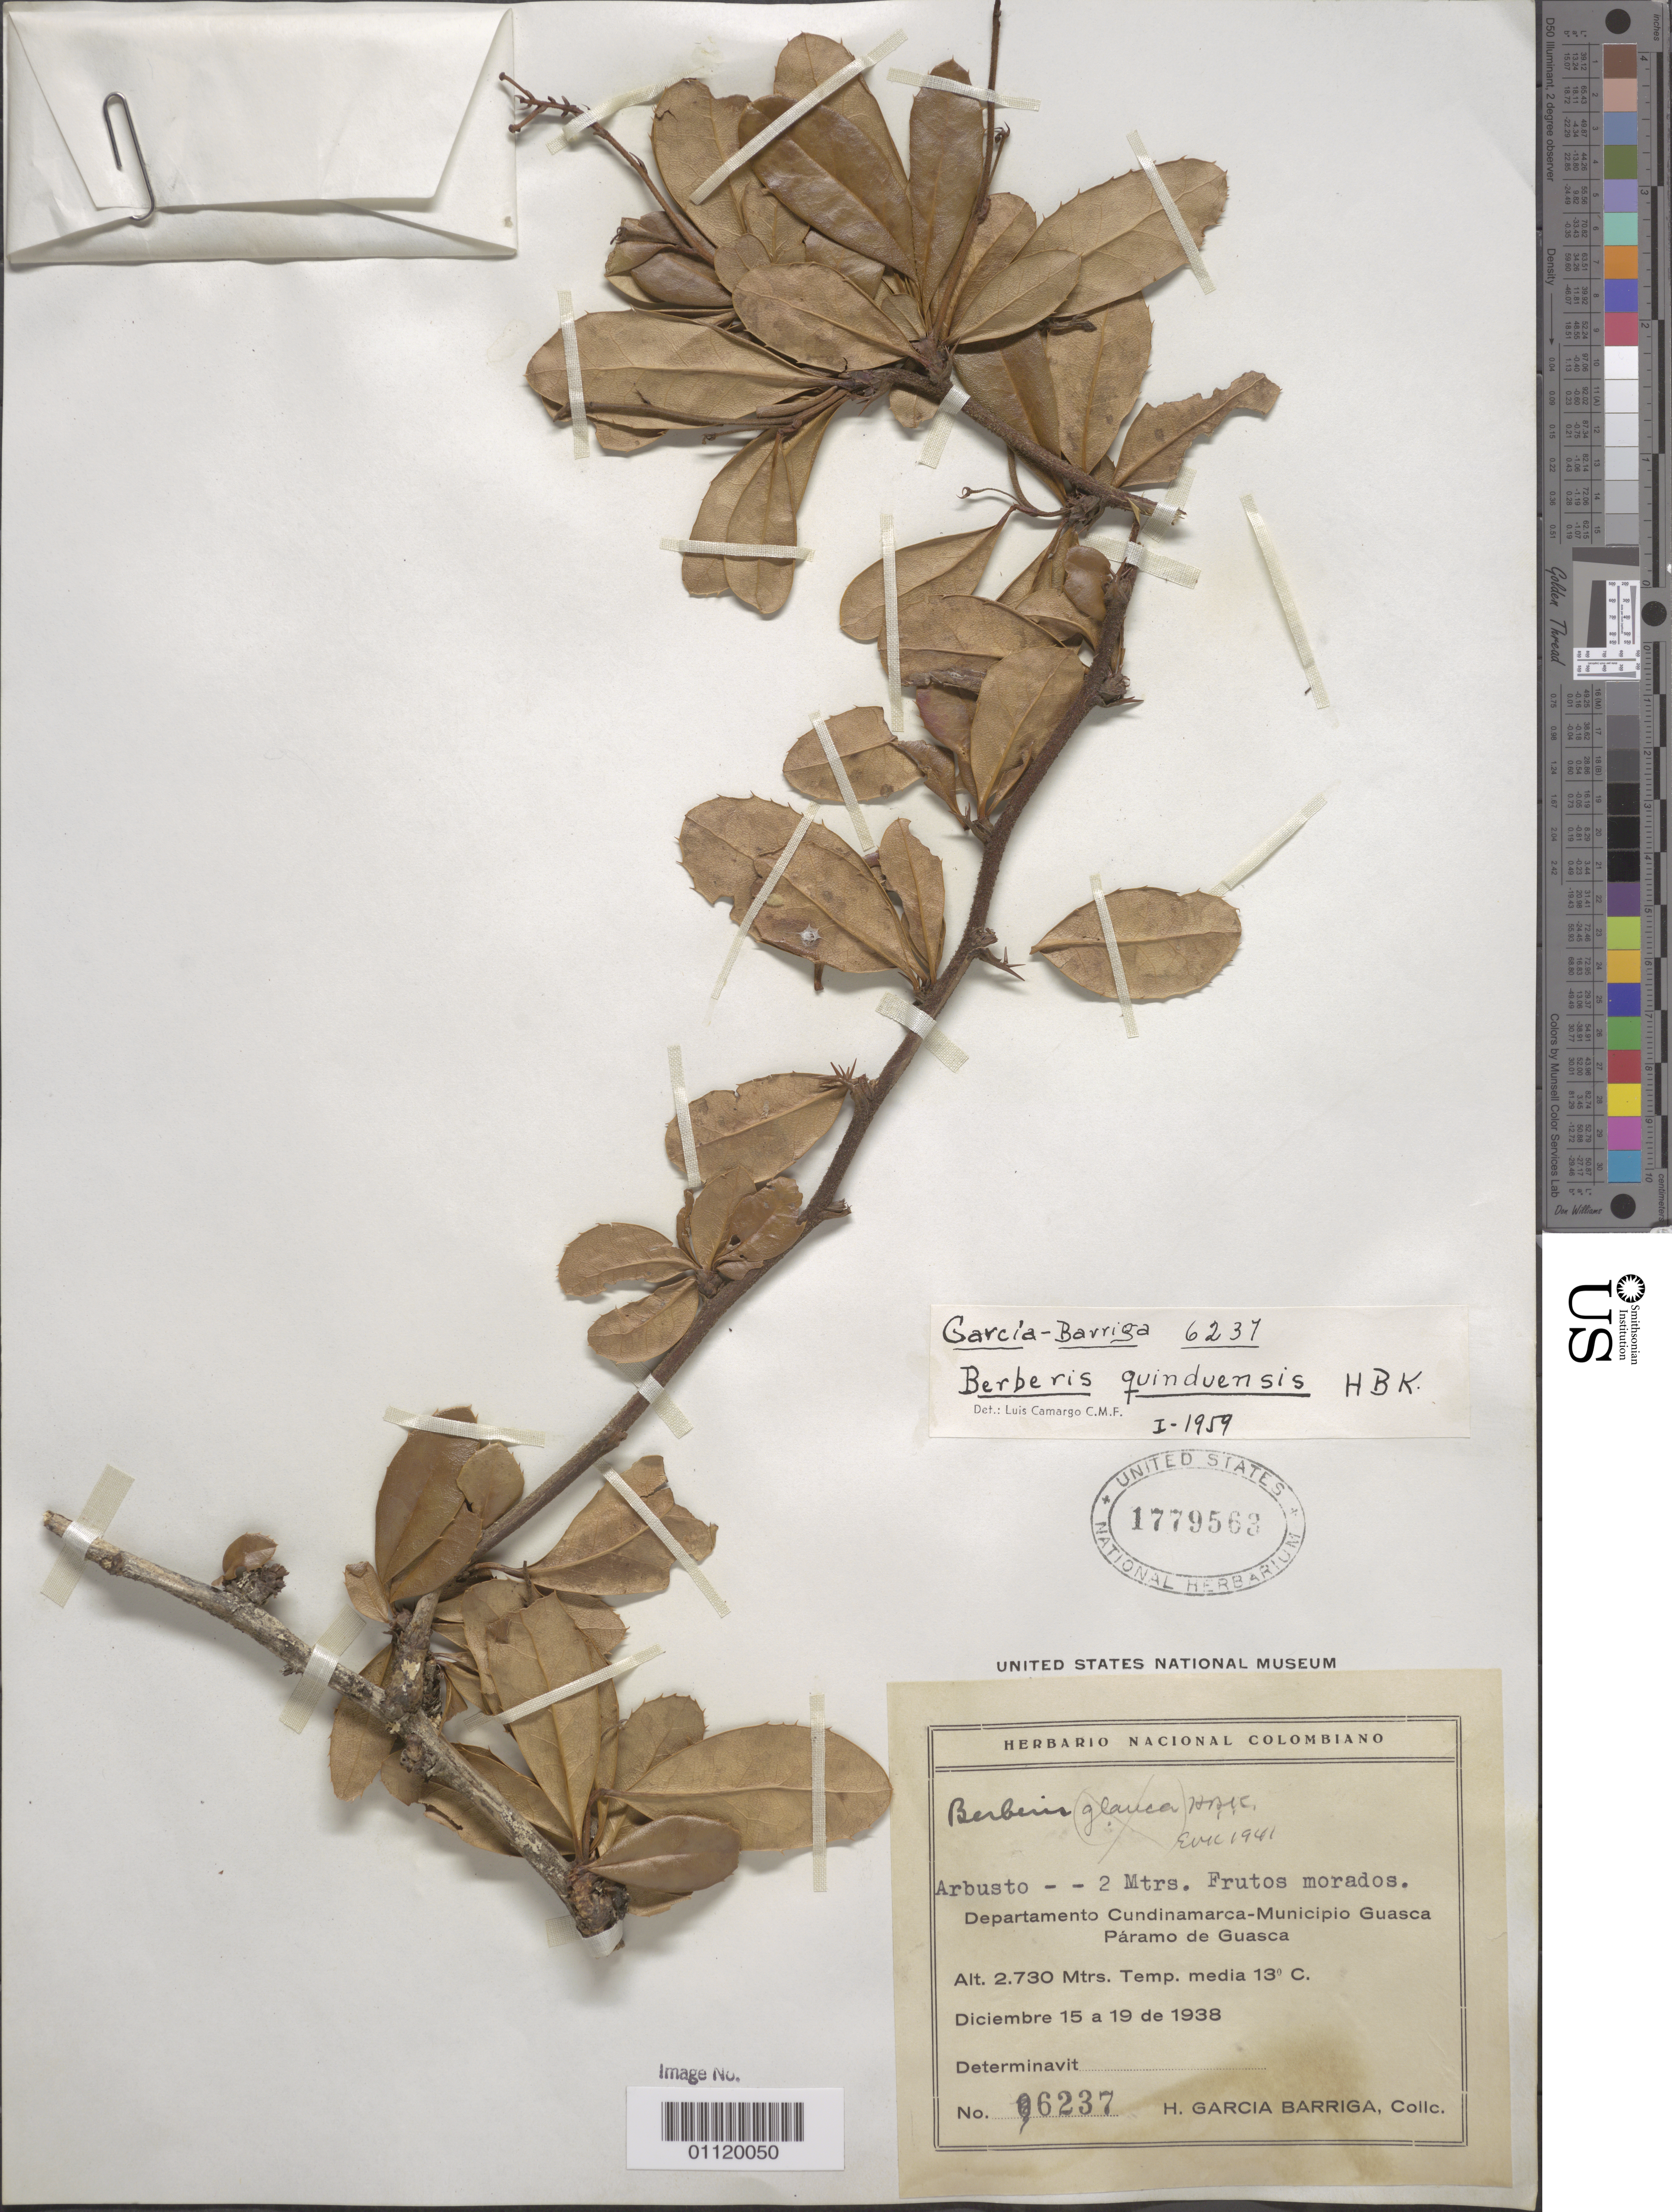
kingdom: Plantae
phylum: Tracheophyta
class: Magnoliopsida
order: Ranunculales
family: Berberidaceae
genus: Berberis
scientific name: Berberis quindiuensis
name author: Kunth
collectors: H. García Barriga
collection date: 1938-12-15/1938-12-19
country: Colombia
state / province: Cundinamarca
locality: Guasca municipality. Paramo de Guasca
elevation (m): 2730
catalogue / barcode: US 1779563